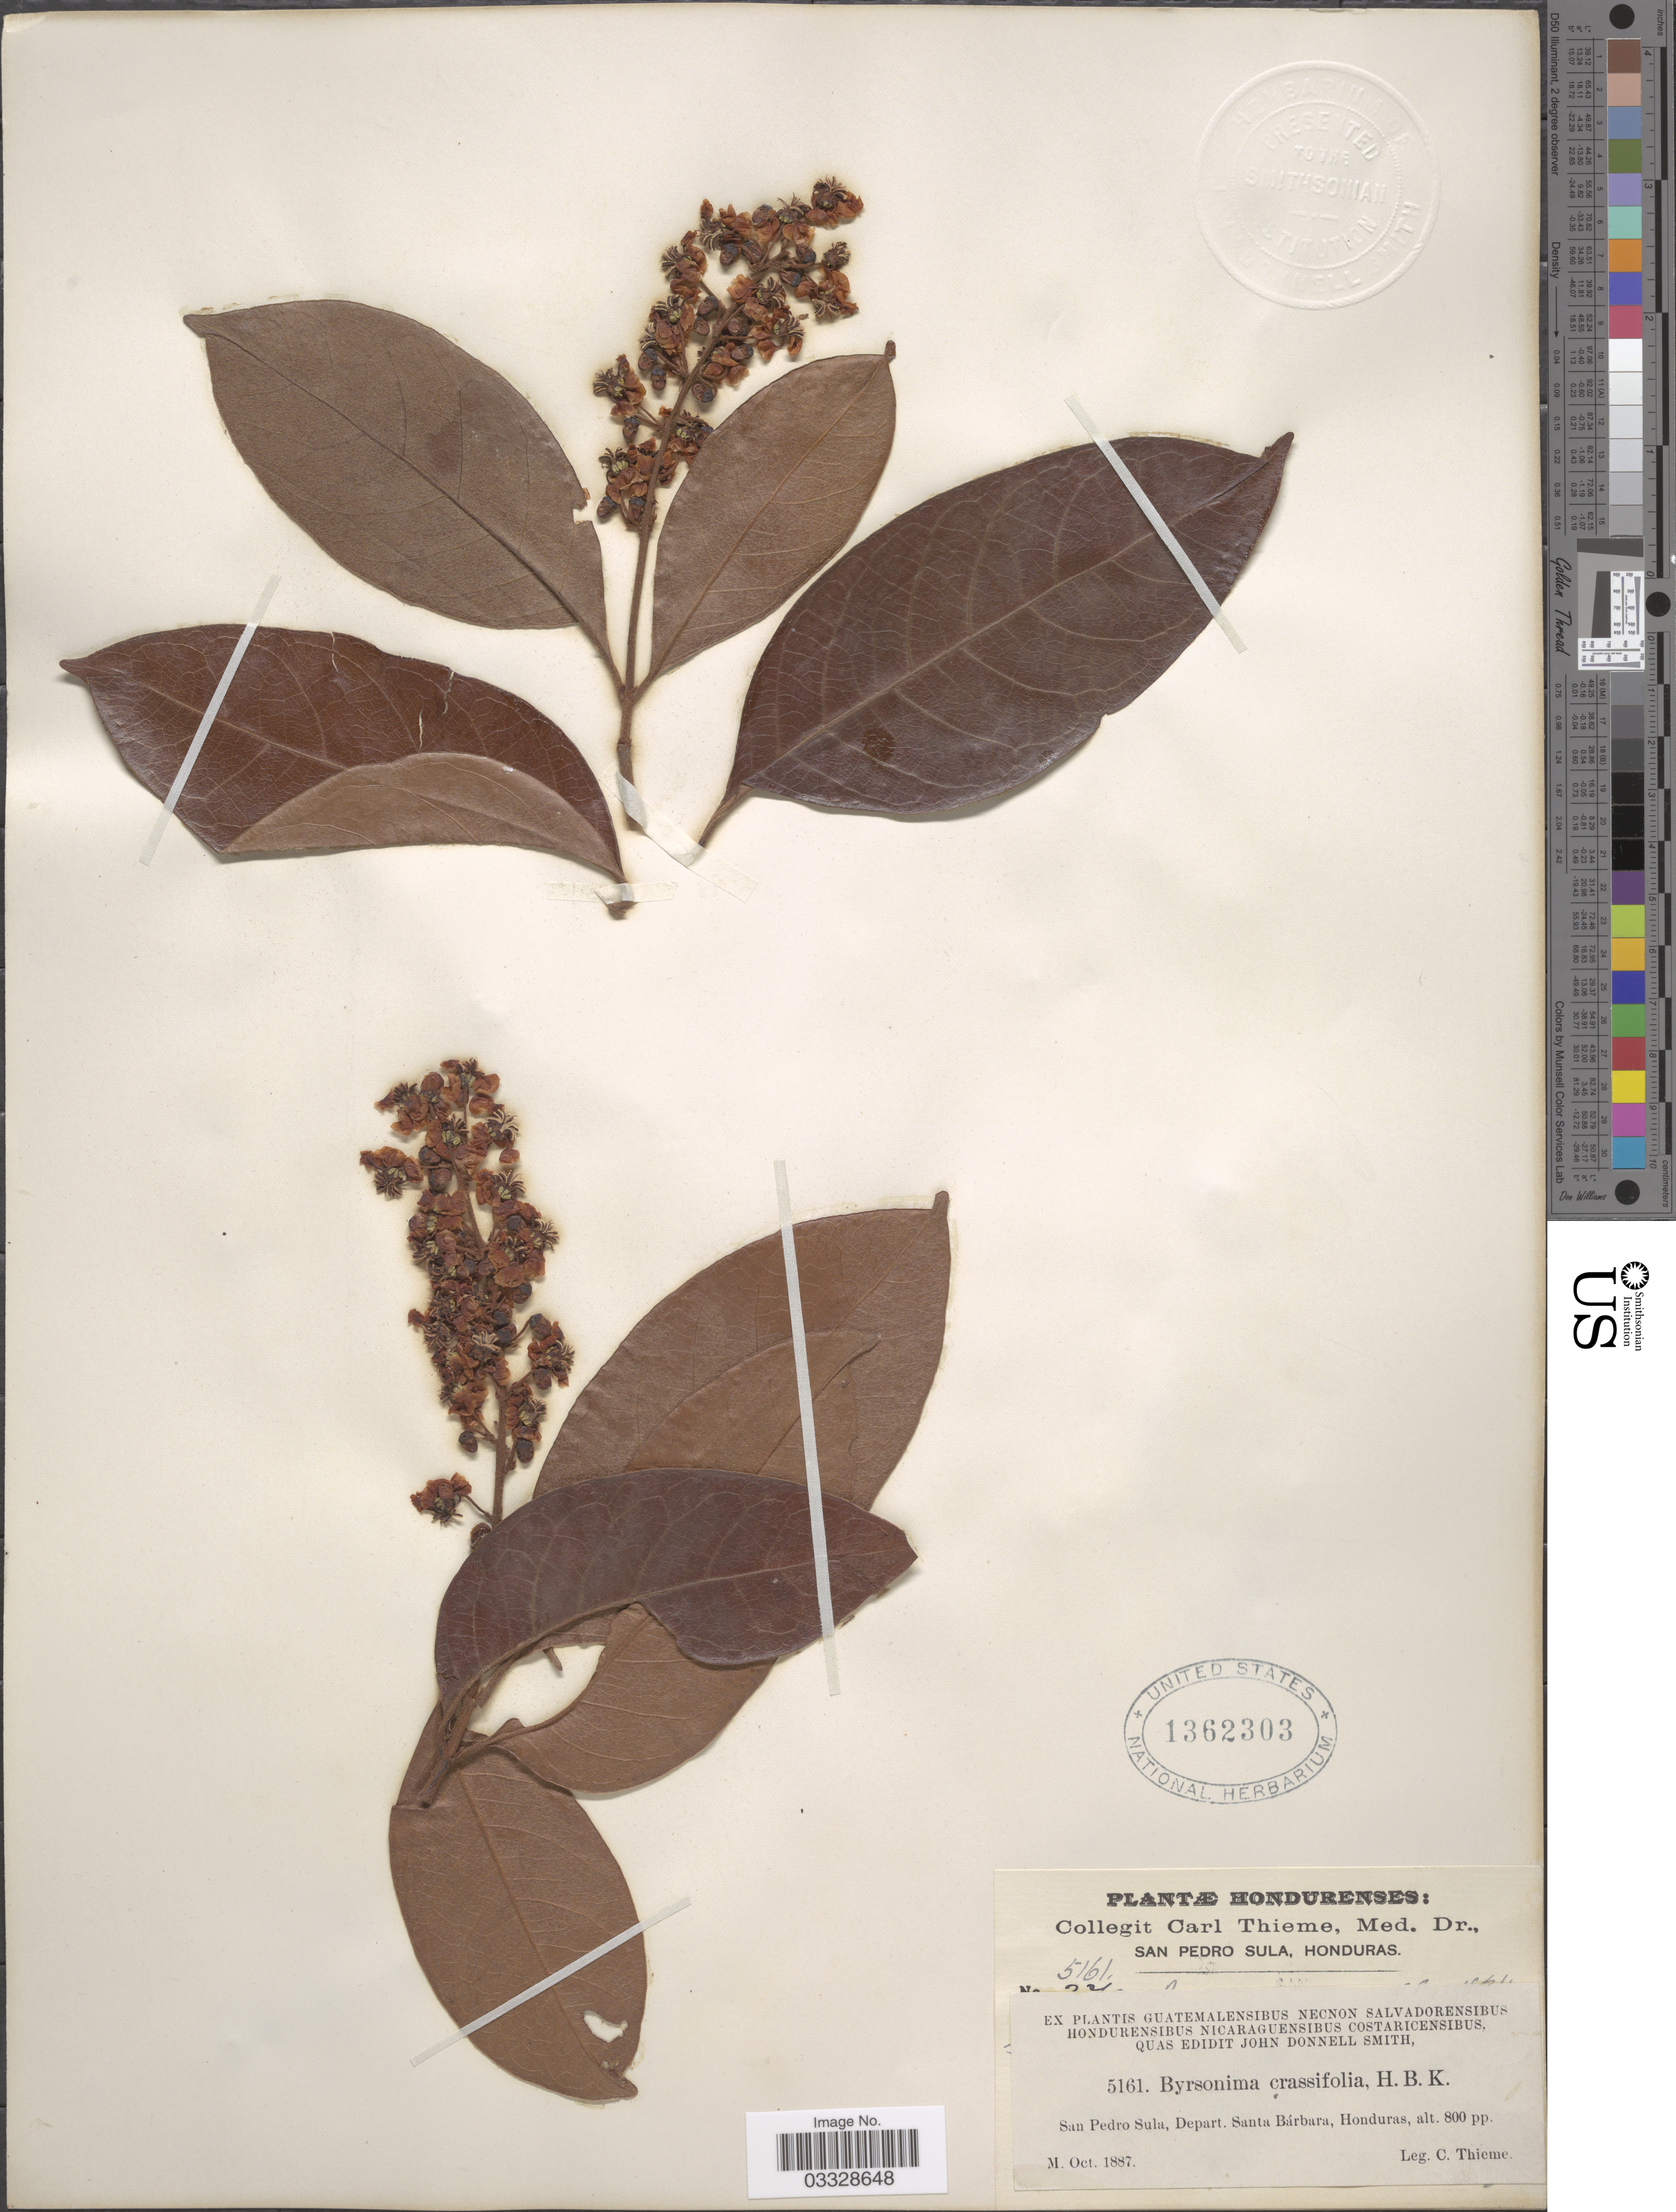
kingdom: Plantae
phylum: Tracheophyta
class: Magnoliopsida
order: Malpighiales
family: Malpighiaceae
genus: Byrsonima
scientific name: Byrsonima crassifolia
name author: (L.) Kunth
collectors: C. Thieme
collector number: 5161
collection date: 1887-10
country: Honduras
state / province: Santa Bárbara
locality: San Pedro Sula, Depart. Santa Bárbara.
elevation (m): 244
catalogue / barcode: US 1362303